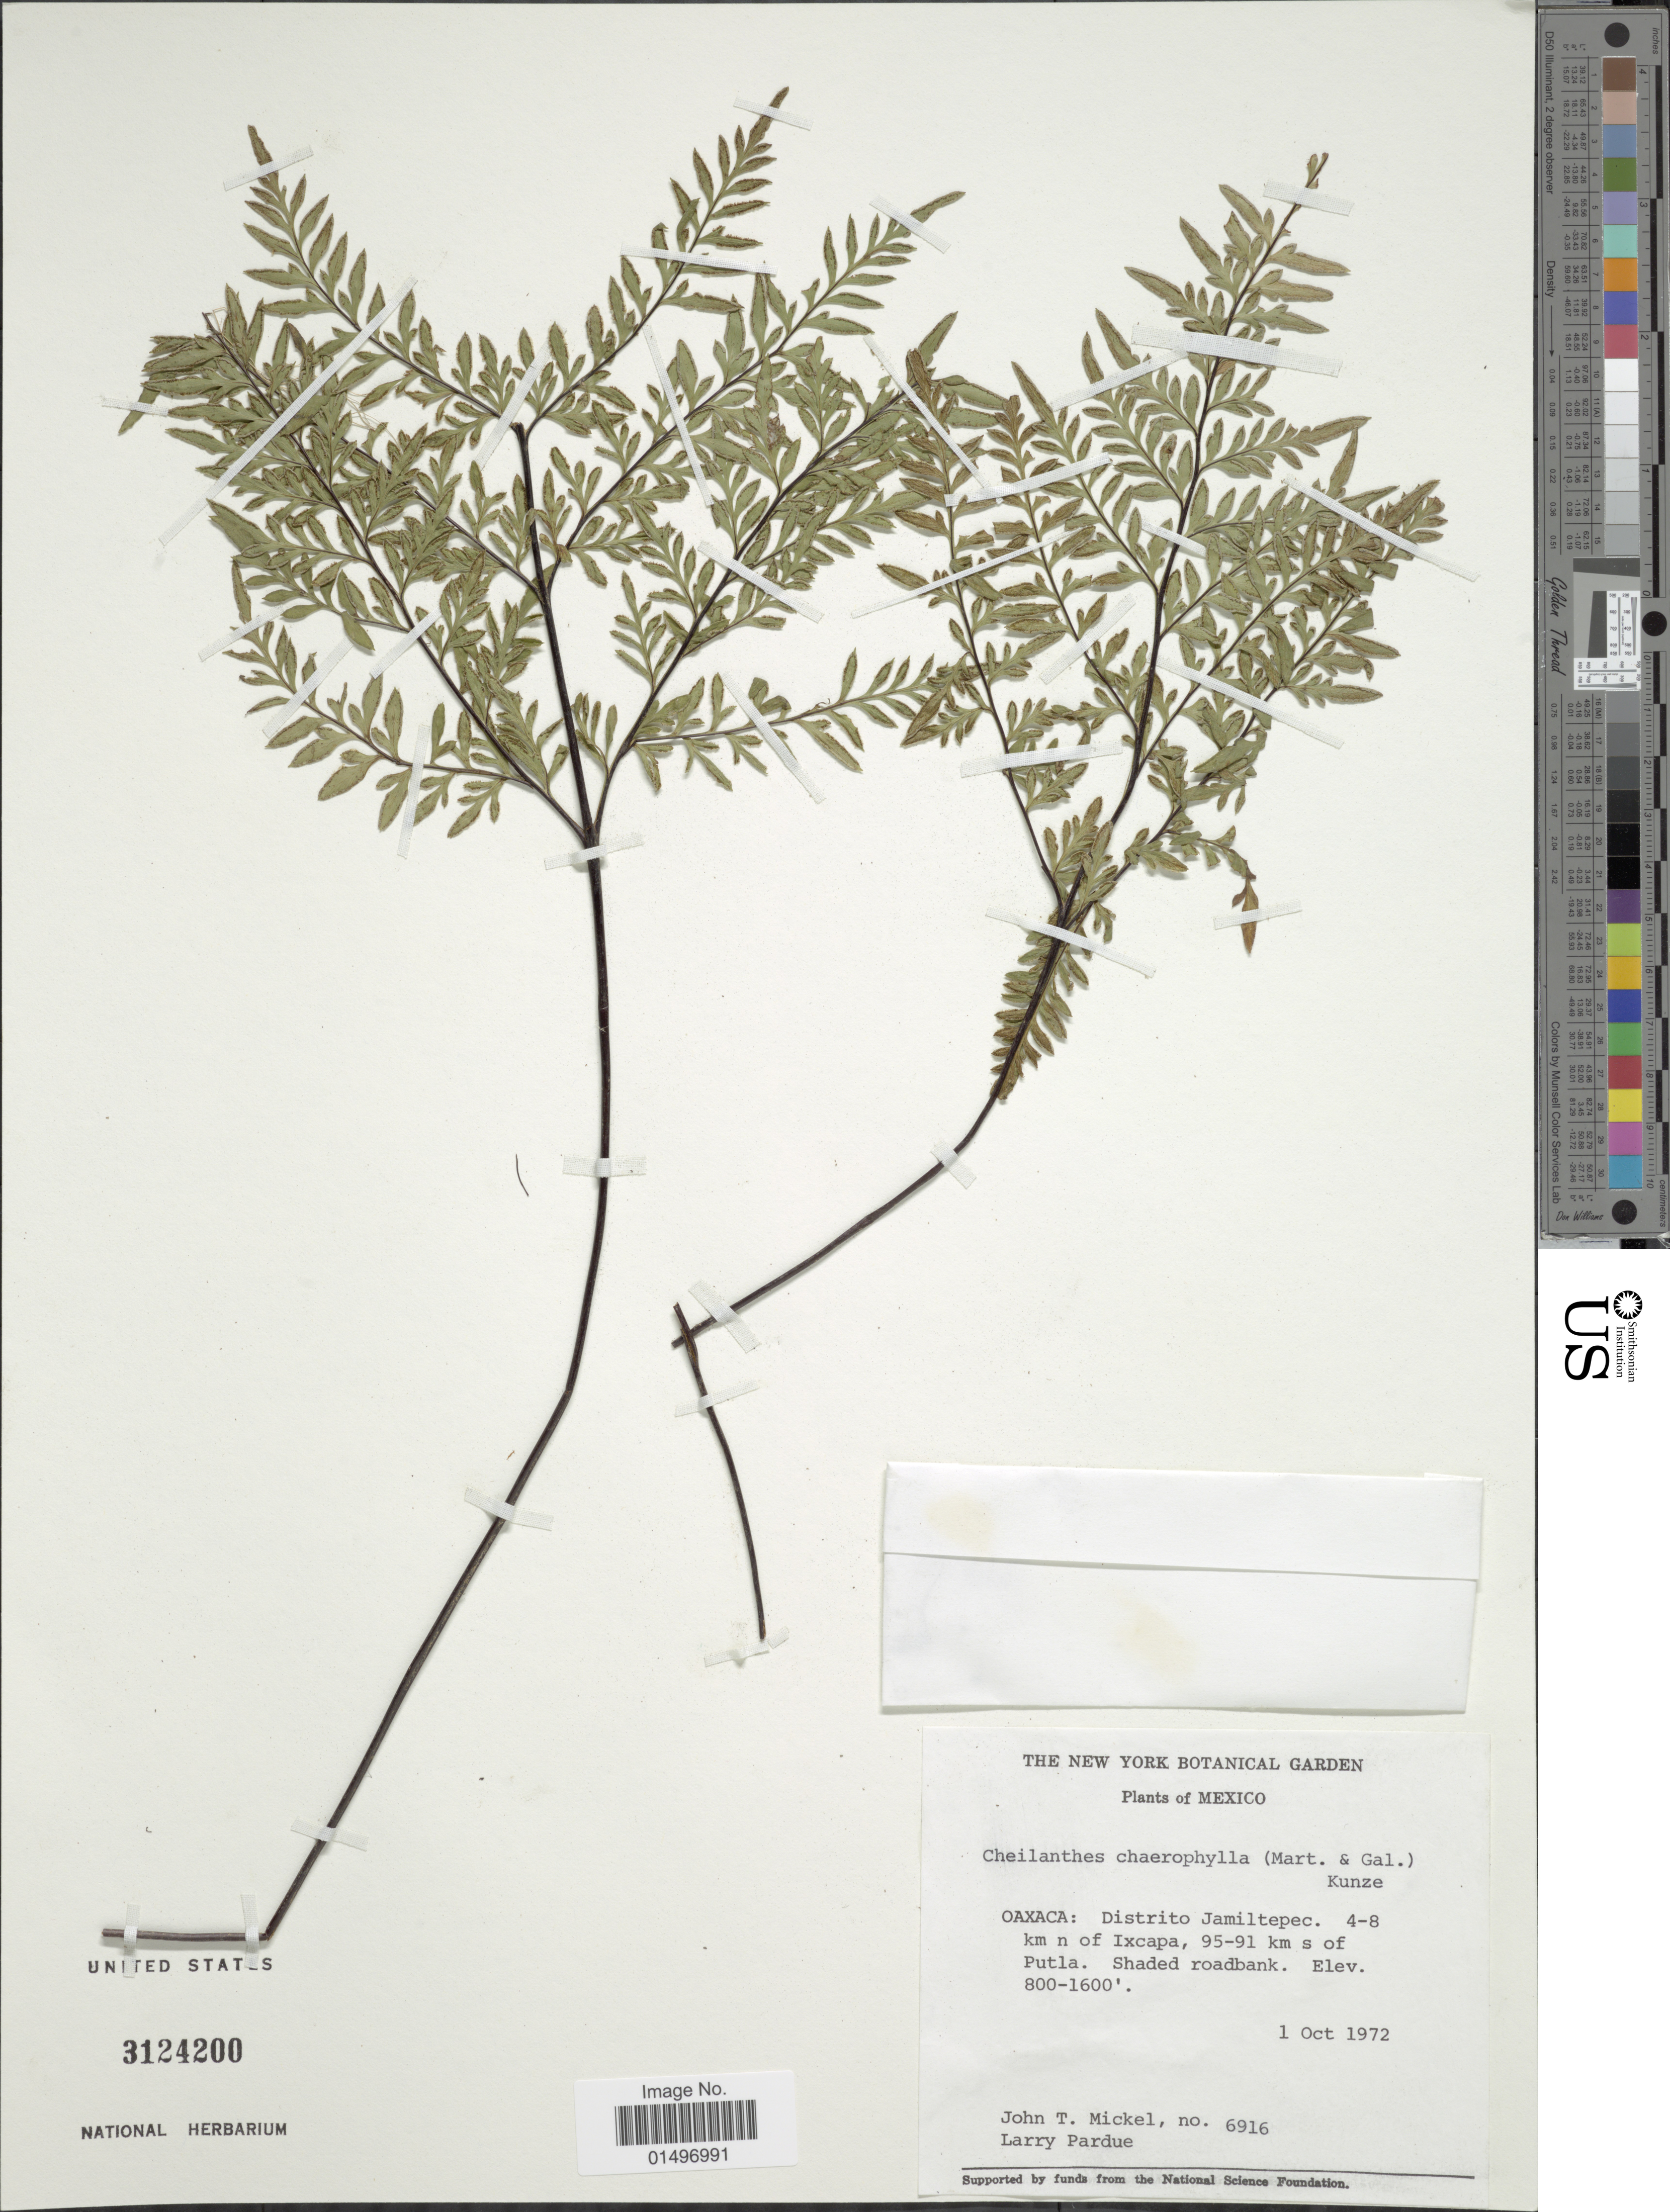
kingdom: Plantae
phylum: Tracheophyta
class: Polypodiopsida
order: Polypodiales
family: Pteridaceae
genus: Gaga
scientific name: Gaga chaerophylla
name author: (Mart. & Ikonn.-Gal.) Fay W. Li & Windham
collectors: J. T. Mickel & L. Pardue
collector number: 6916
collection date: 1972-10-01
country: Mexico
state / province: Oaxaca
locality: Mexico, Distrito Jamiltepex. 4-8 km n of Ixcapa, 95-91 km S of Putla,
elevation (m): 244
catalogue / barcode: US 3124200